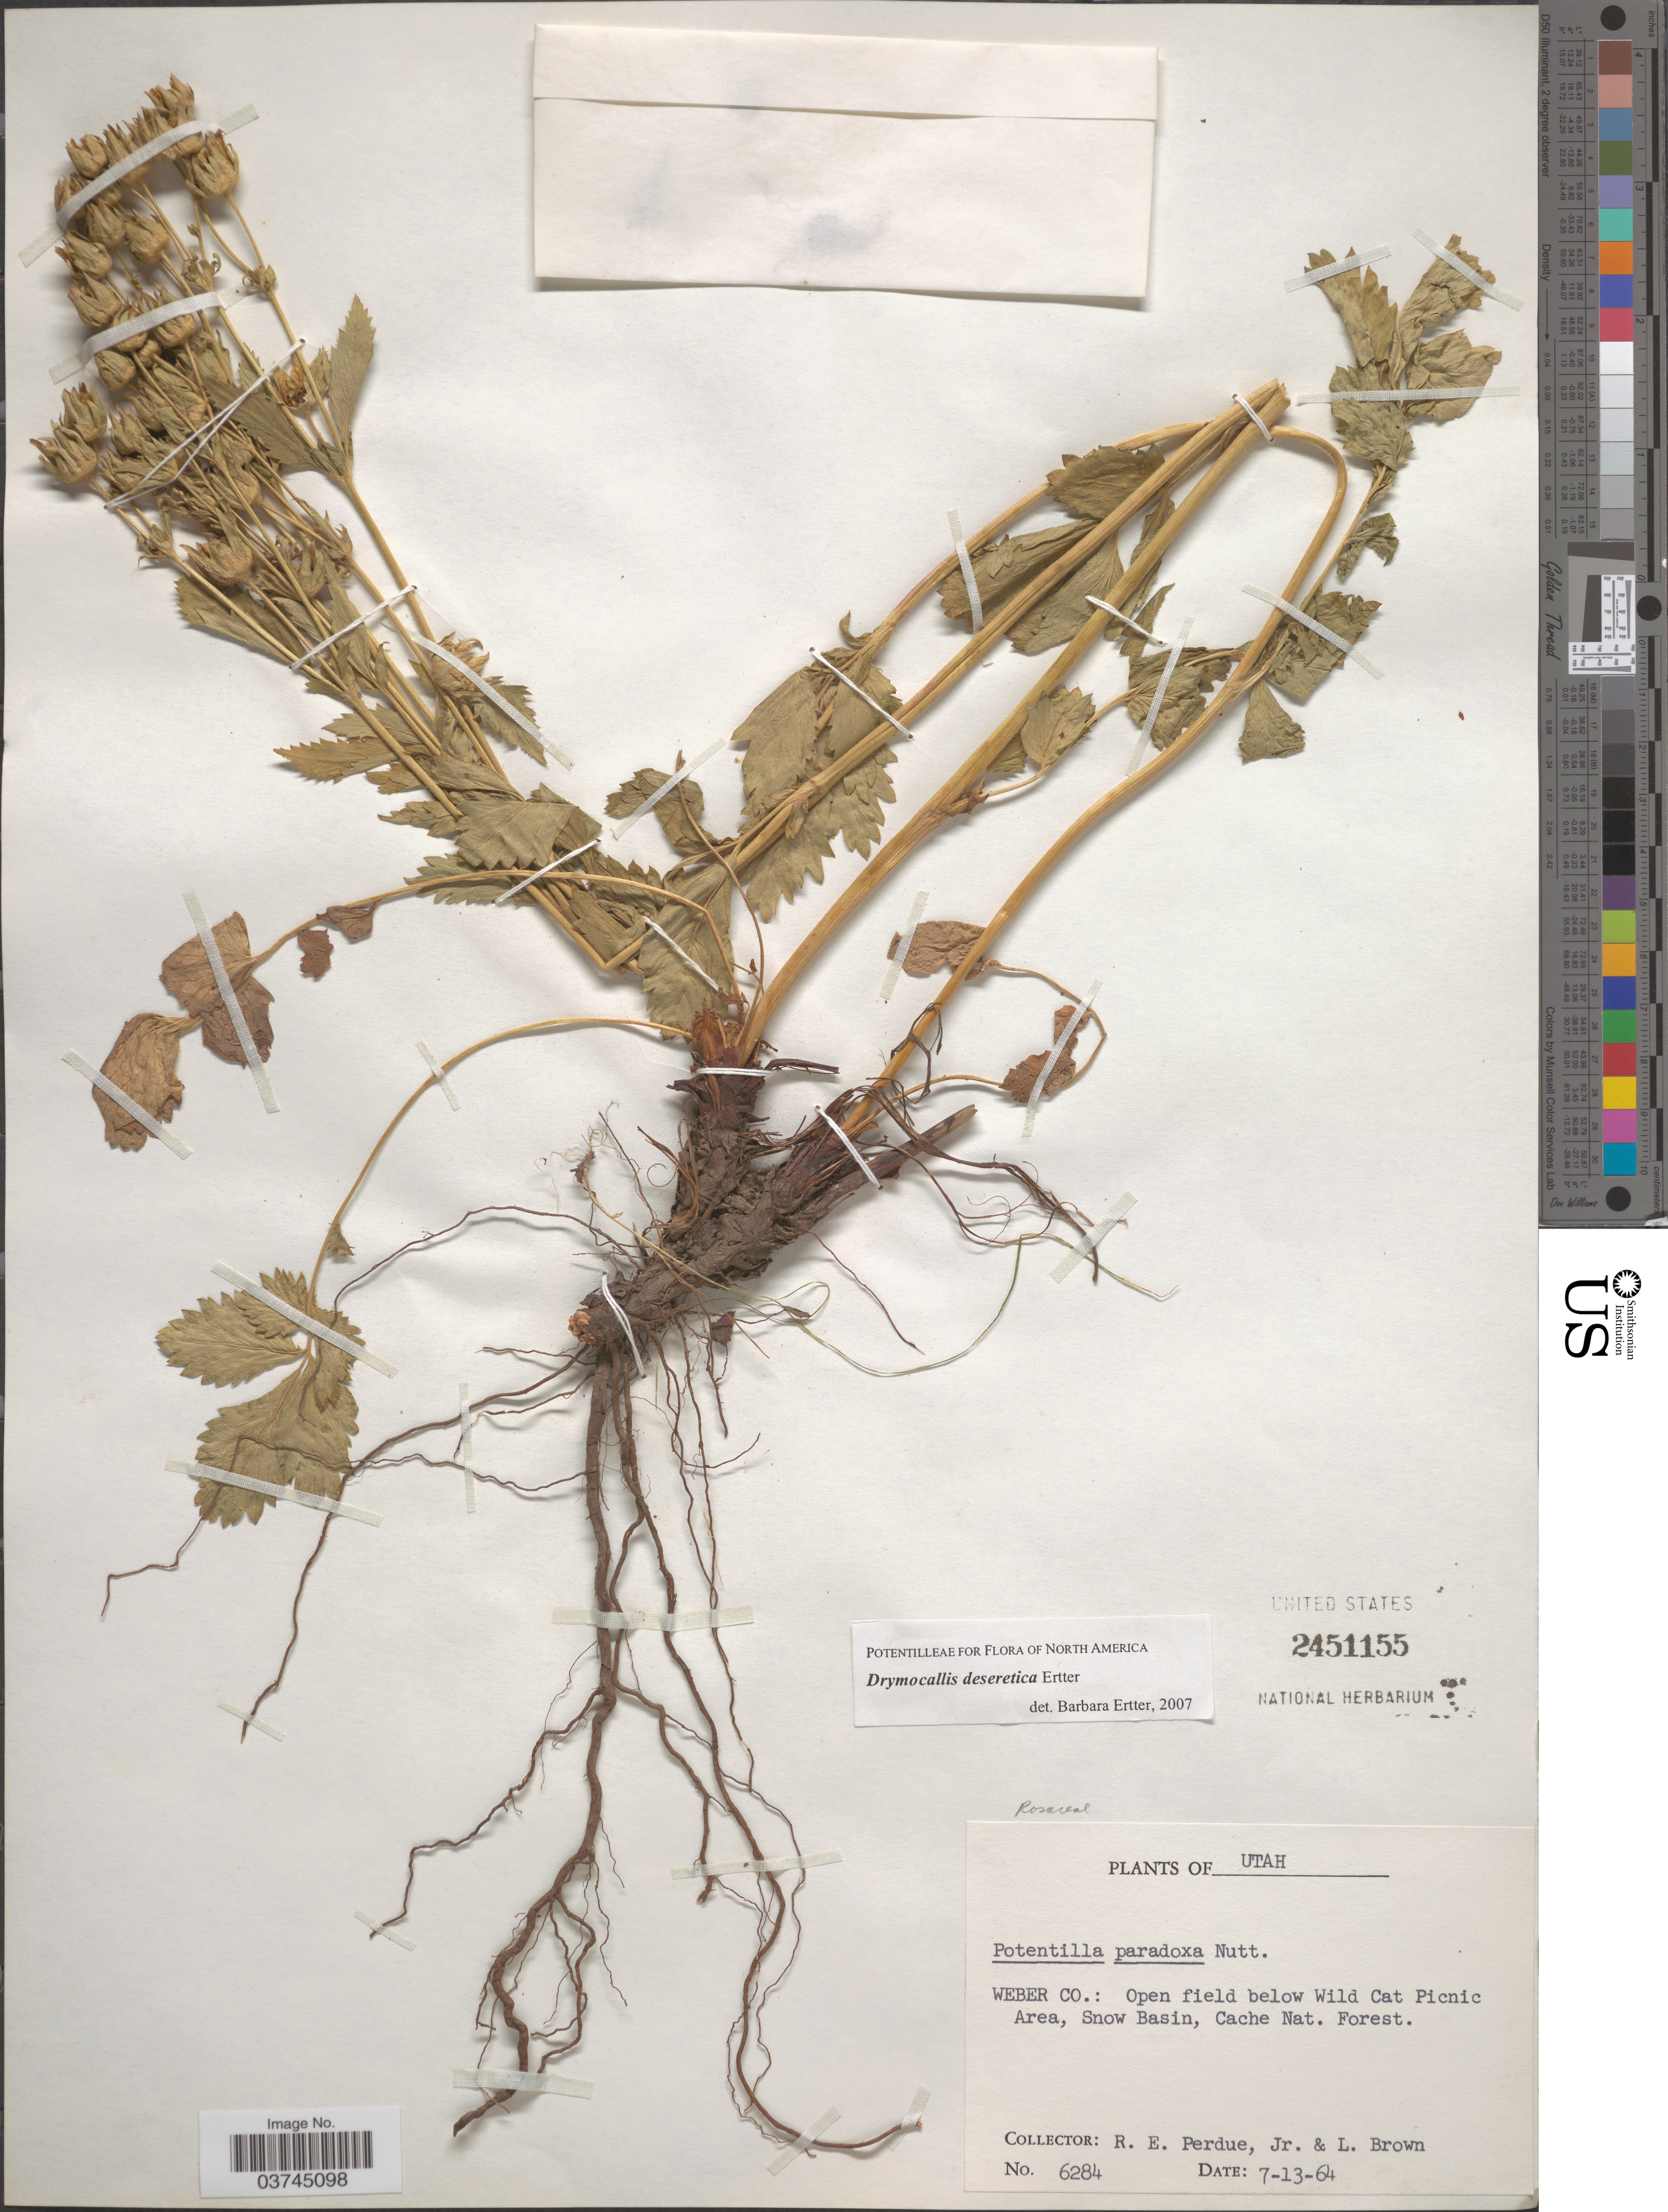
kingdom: Plantae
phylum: Tracheophyta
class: Magnoliopsida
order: Rosales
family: Rosaceae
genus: Drymocallis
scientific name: Drymocallis deseretica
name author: Ertter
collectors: R. E. Perdue & L. Brown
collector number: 6284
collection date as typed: Transcribed d/m/y: 13/7/64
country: United States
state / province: Utah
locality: Weber Co.: Open field below Wild Cat Picnic Area, Snow Basin, Cache Nat. Forest.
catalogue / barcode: US 2451155